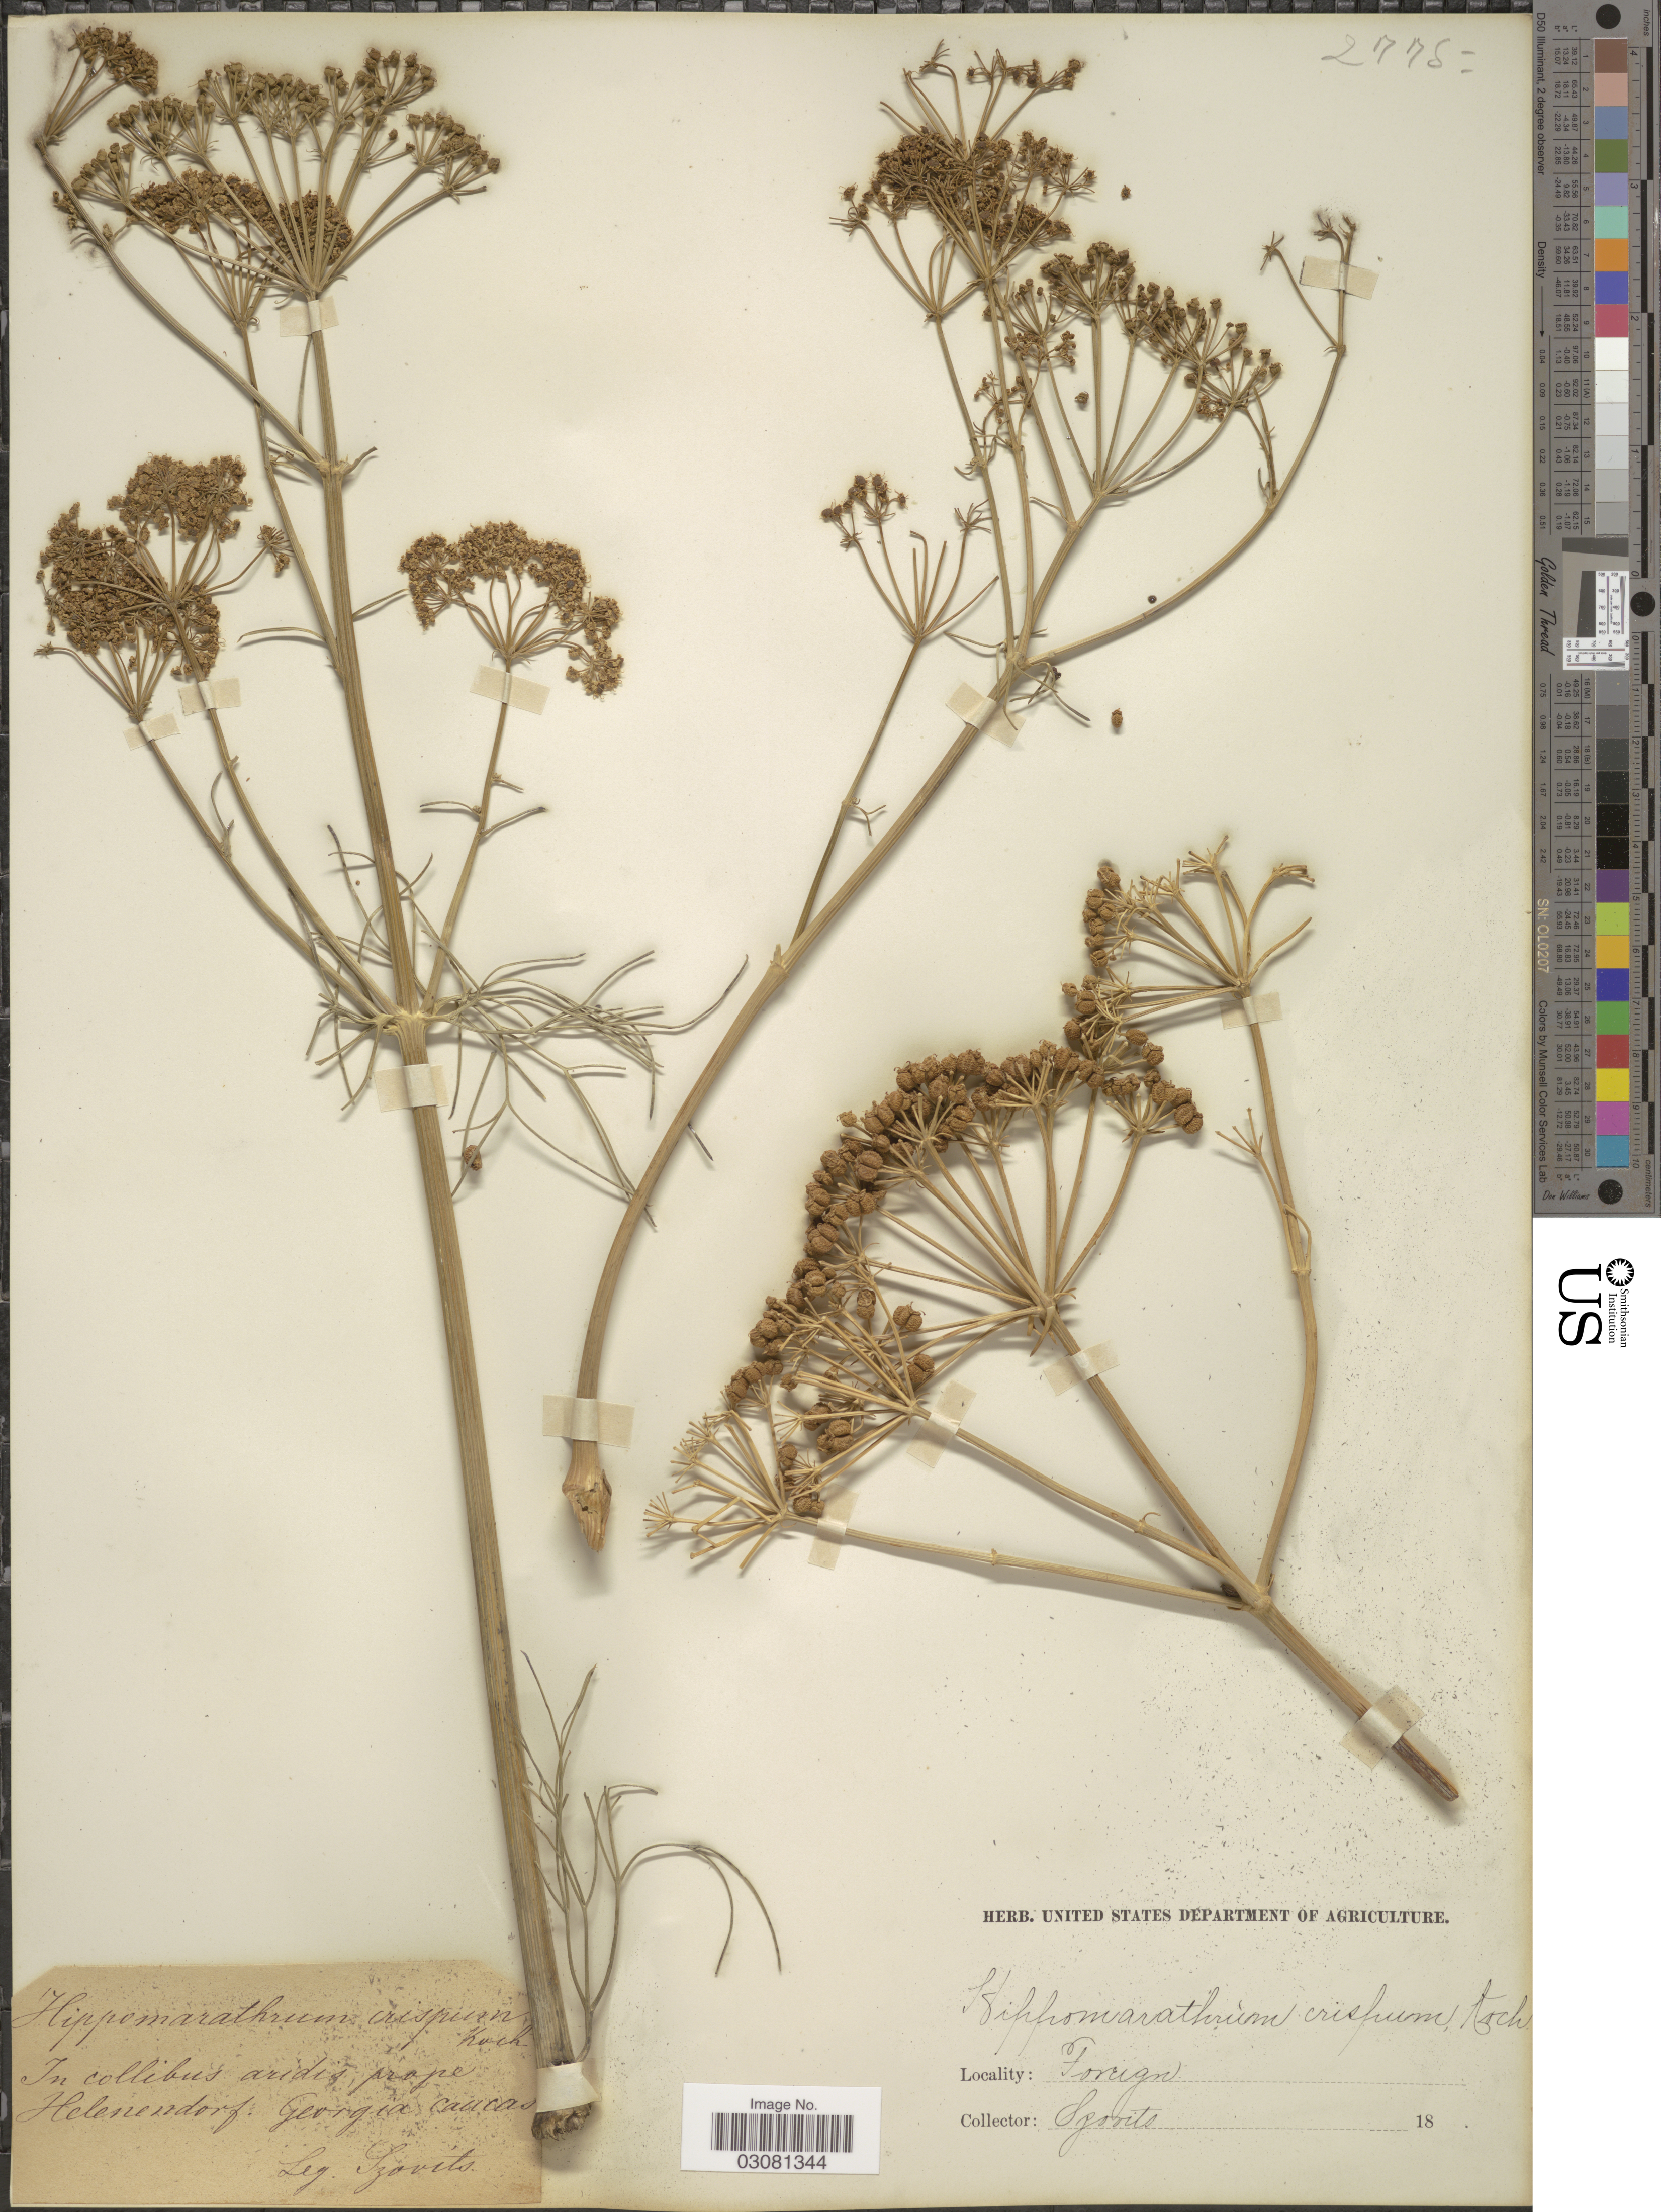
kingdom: Plantae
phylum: Tracheophyta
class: Magnoliopsida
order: Apiales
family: Apiaceae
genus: Hippomarathrum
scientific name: Hippomarathrum microcarpum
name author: Petrov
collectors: Szovits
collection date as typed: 18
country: Azerbaijan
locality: In collbus aridis prope Helenendorf. Georgia caucas. Foreign.